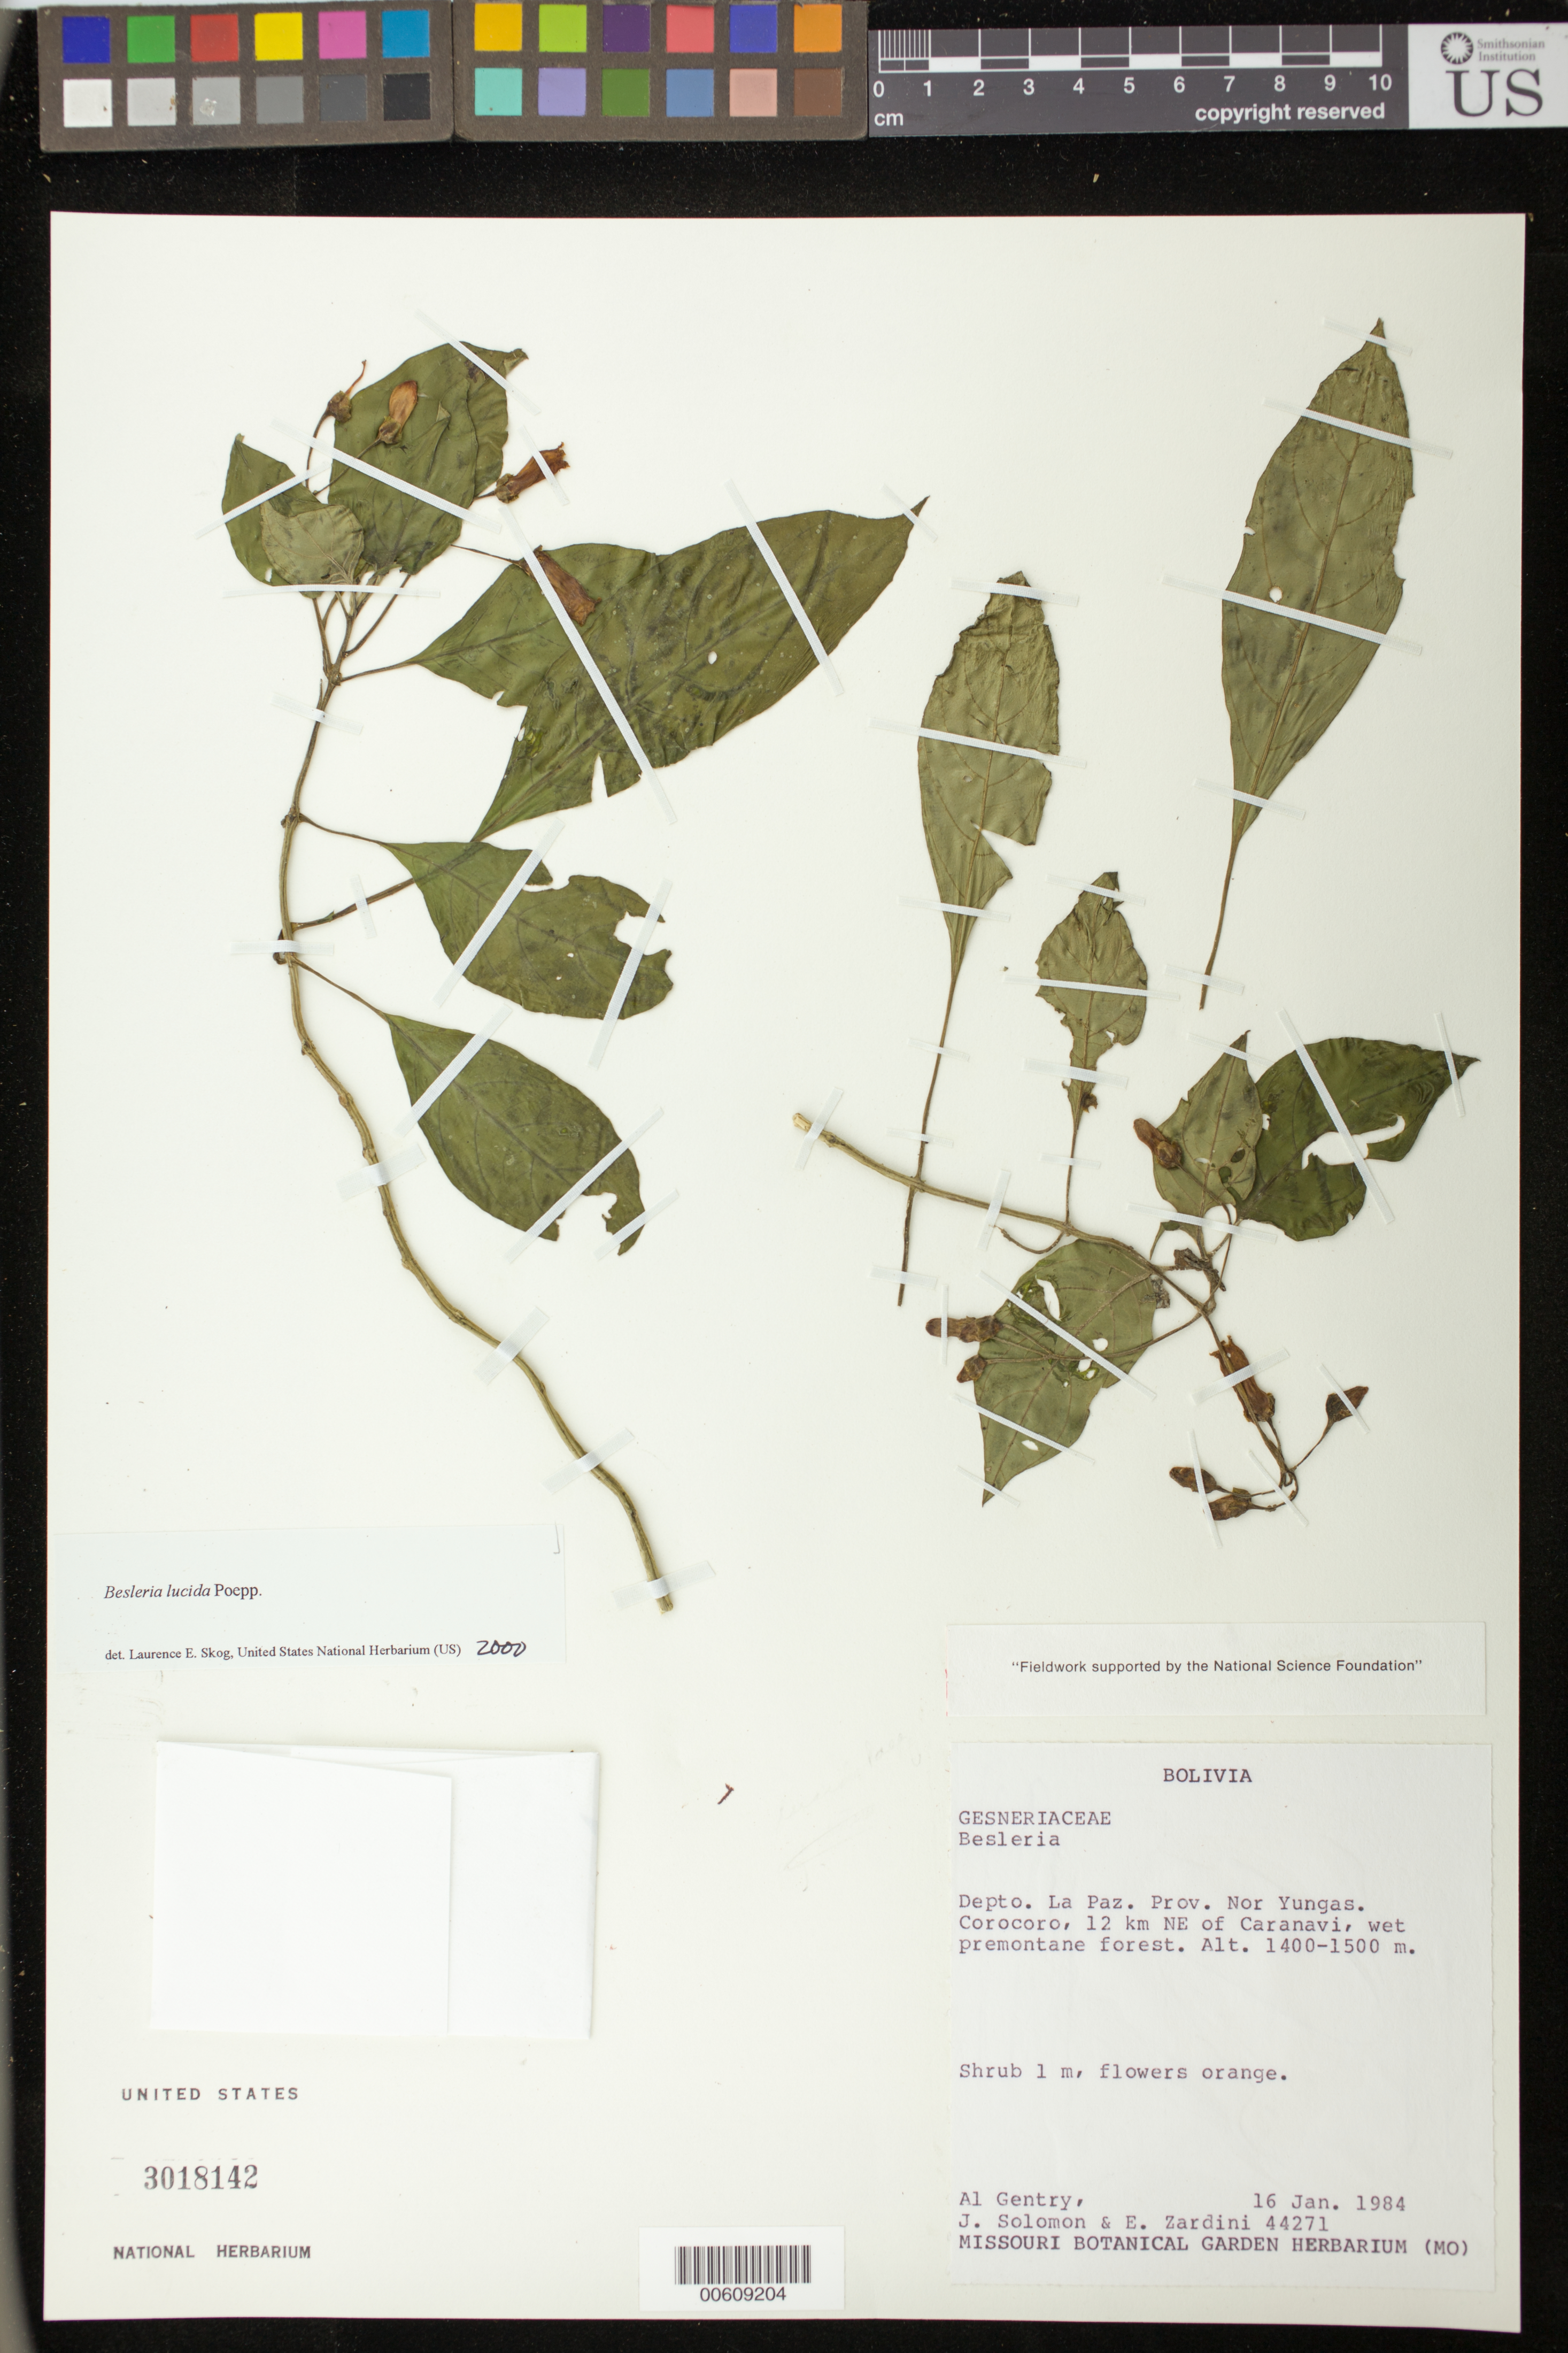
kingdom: Plantae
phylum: Tracheophyta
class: Magnoliopsida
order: Lamiales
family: Gesneriaceae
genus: Besleria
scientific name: Besleria lucida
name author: Poepp.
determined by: Skog, Laurence E.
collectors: A. H. Gentry, J. C. Solomon & E. M. Zardini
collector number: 44271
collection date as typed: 16 Jan 1984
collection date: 1984-01-16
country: Bolivia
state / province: La Paz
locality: Prov. Nor Yungas; corocoro, 12 km NE of Caranavi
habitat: Wet premontane forest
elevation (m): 1400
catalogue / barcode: US 3018142